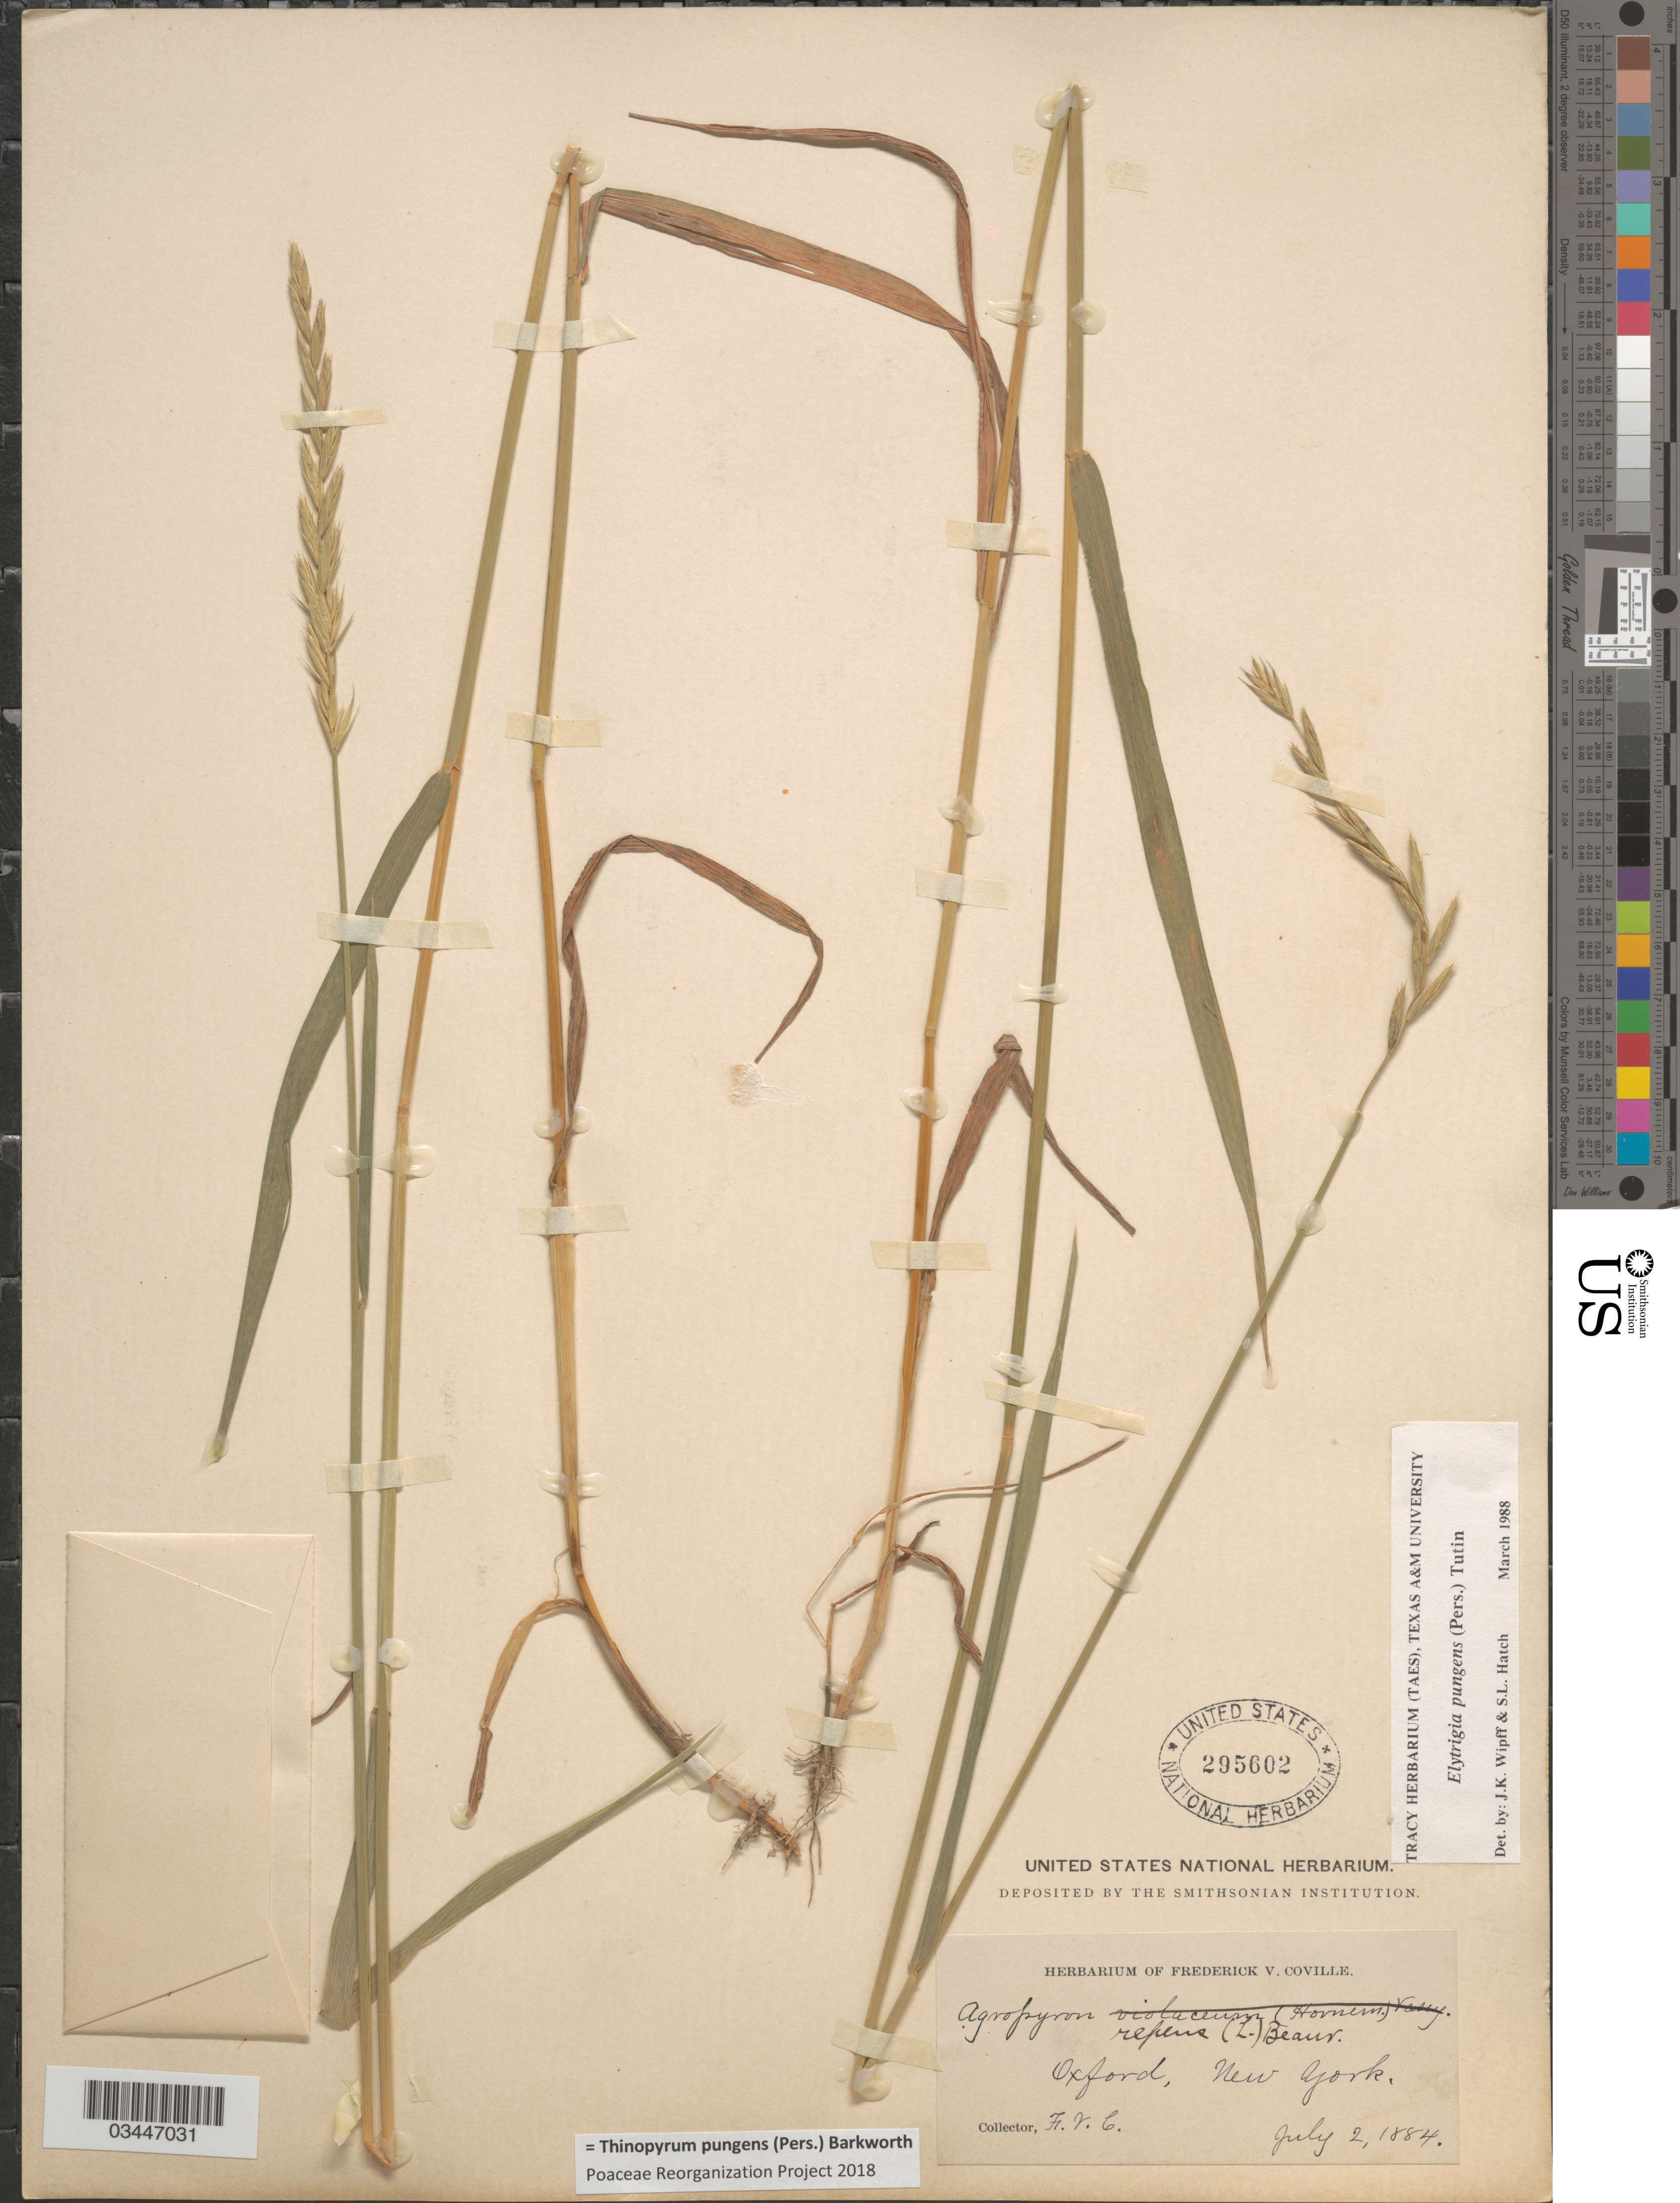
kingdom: Plantae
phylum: Tracheophyta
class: Liliopsida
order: Poales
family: Poaceae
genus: Thinopyrum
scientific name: Thinopyrum pungens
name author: (Pers.) Barkworth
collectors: F. V. Coville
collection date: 1884-07-02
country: United States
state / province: New York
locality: Oxford.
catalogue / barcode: US 295602